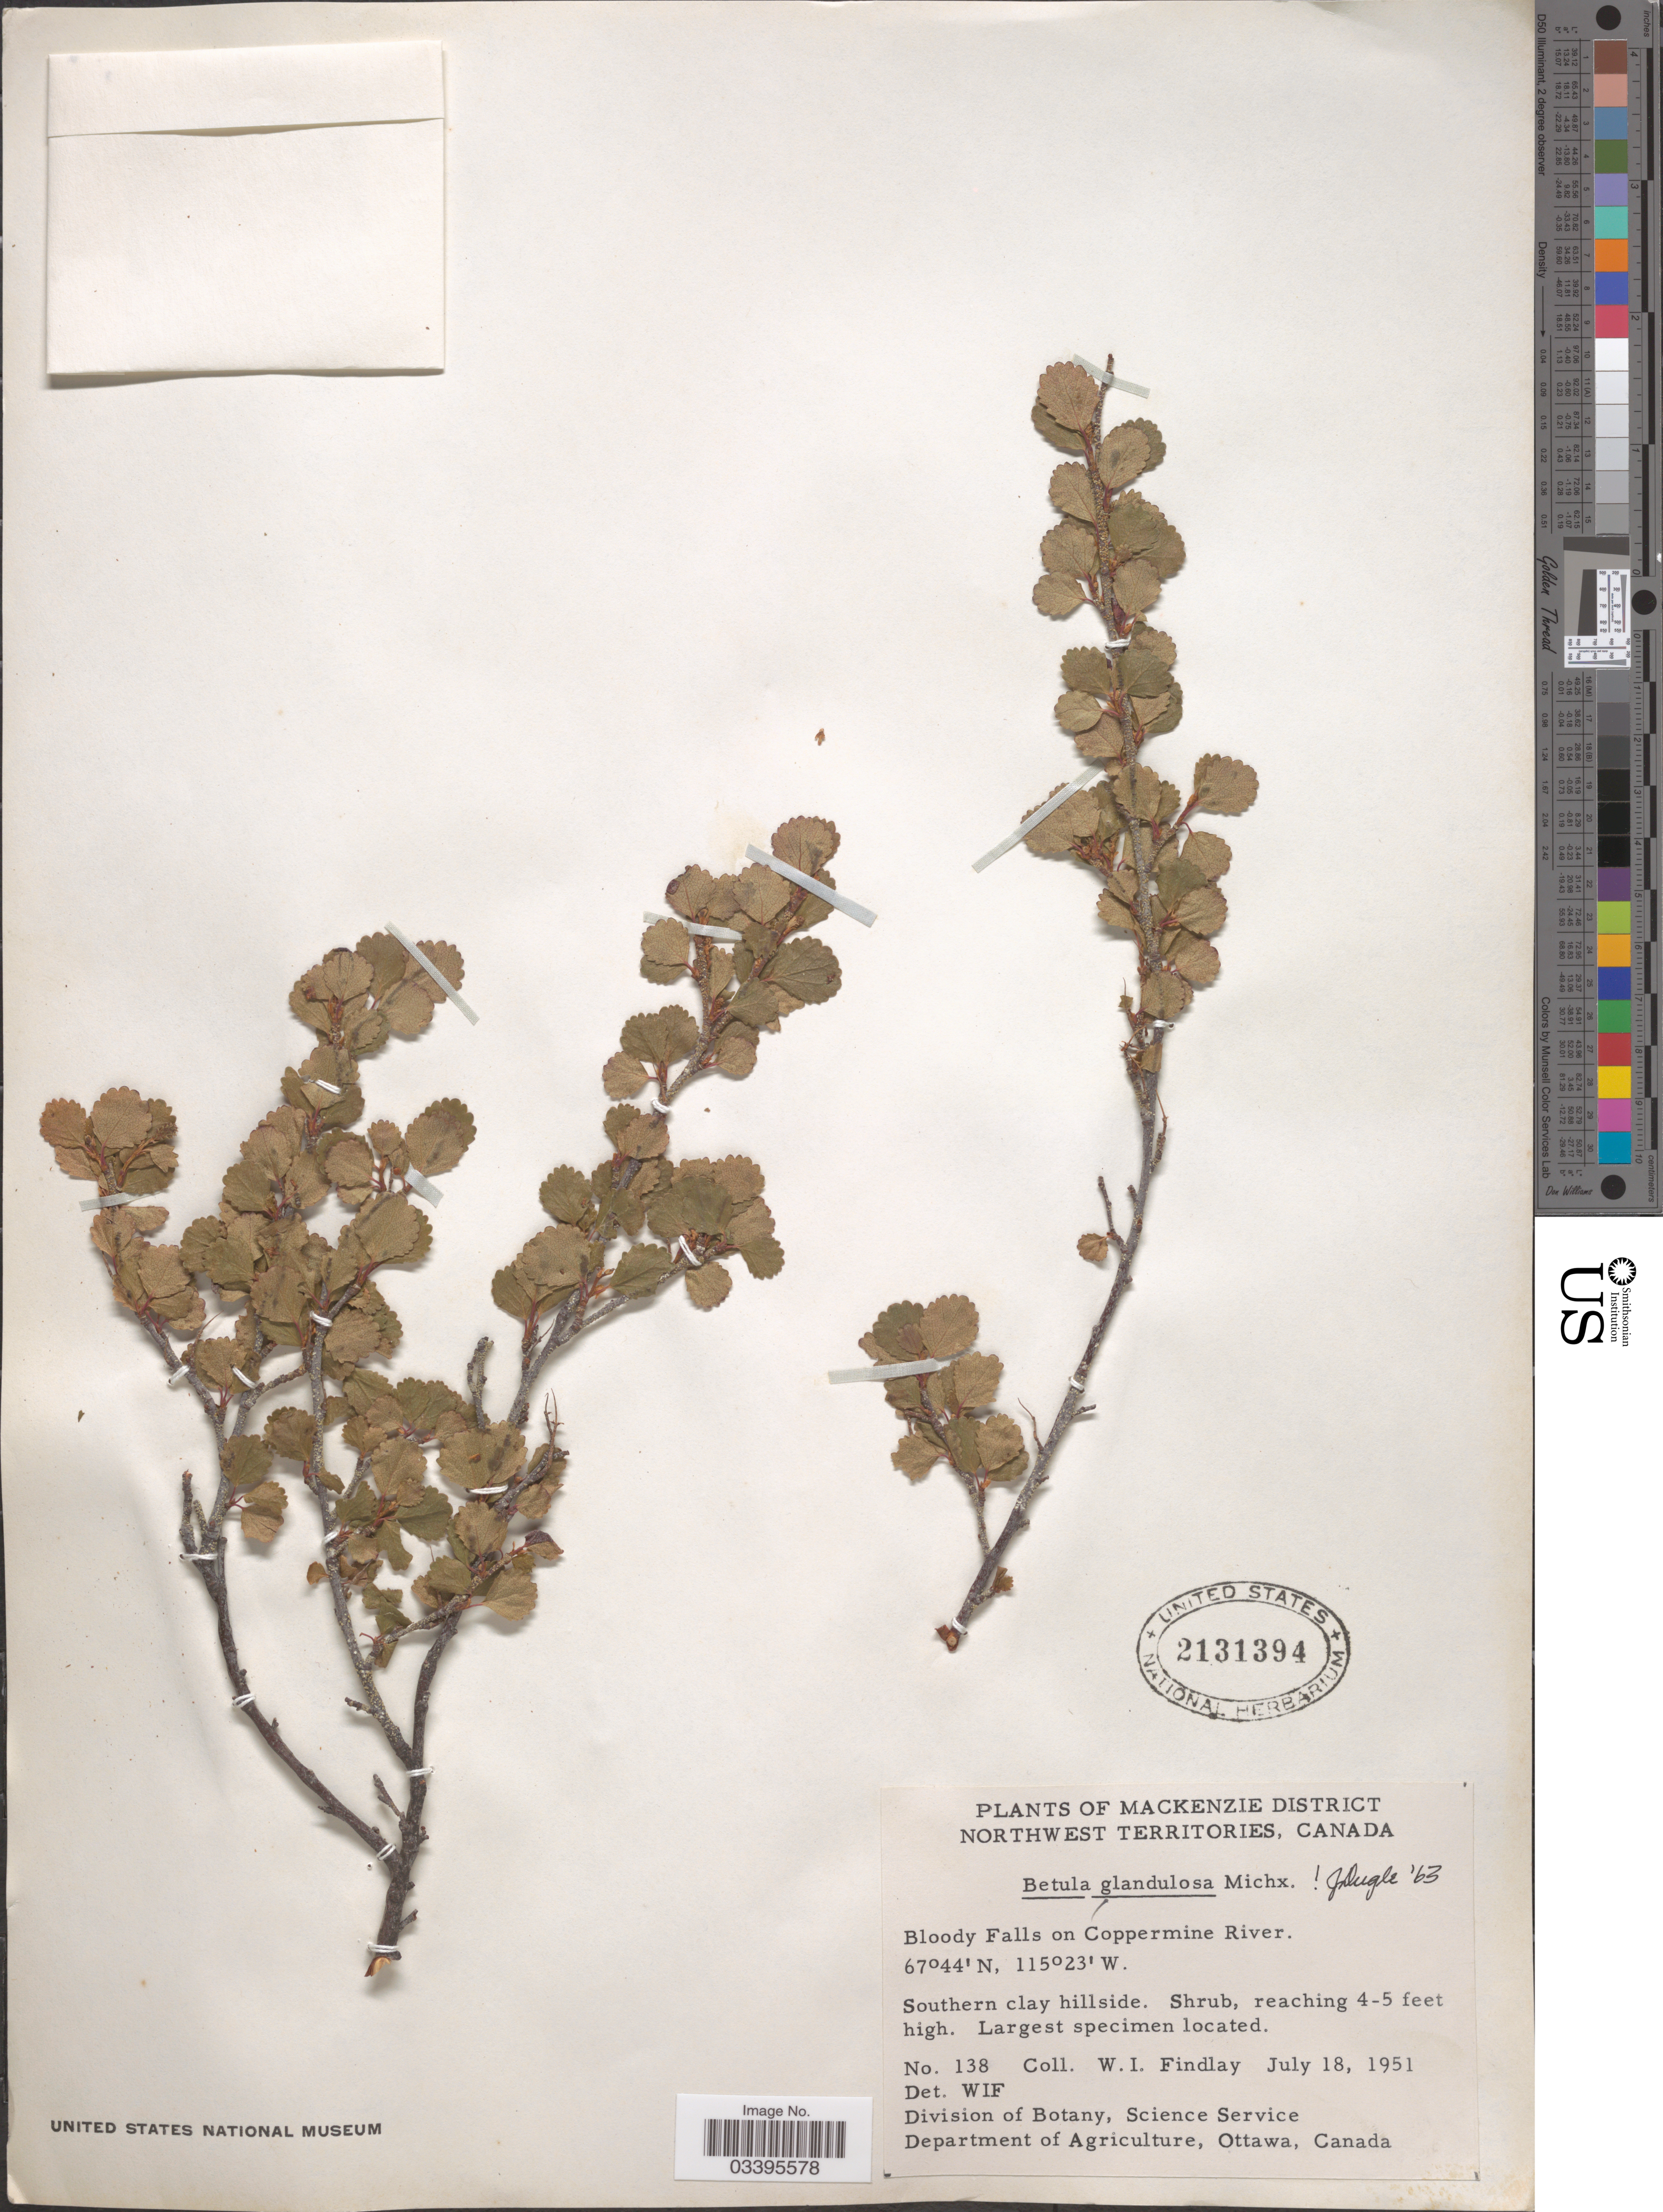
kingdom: Plantae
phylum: Tracheophyta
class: Magnoliopsida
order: Fagales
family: Betulaceae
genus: Betula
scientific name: Betula glandulosa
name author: Michx.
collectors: W. Findlay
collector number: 138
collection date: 1951-07-18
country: Canada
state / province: Northwest Territories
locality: Mackenzie District. Bloody Falls on Coppermine River. Southern clay hillside.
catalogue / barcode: US 2131394